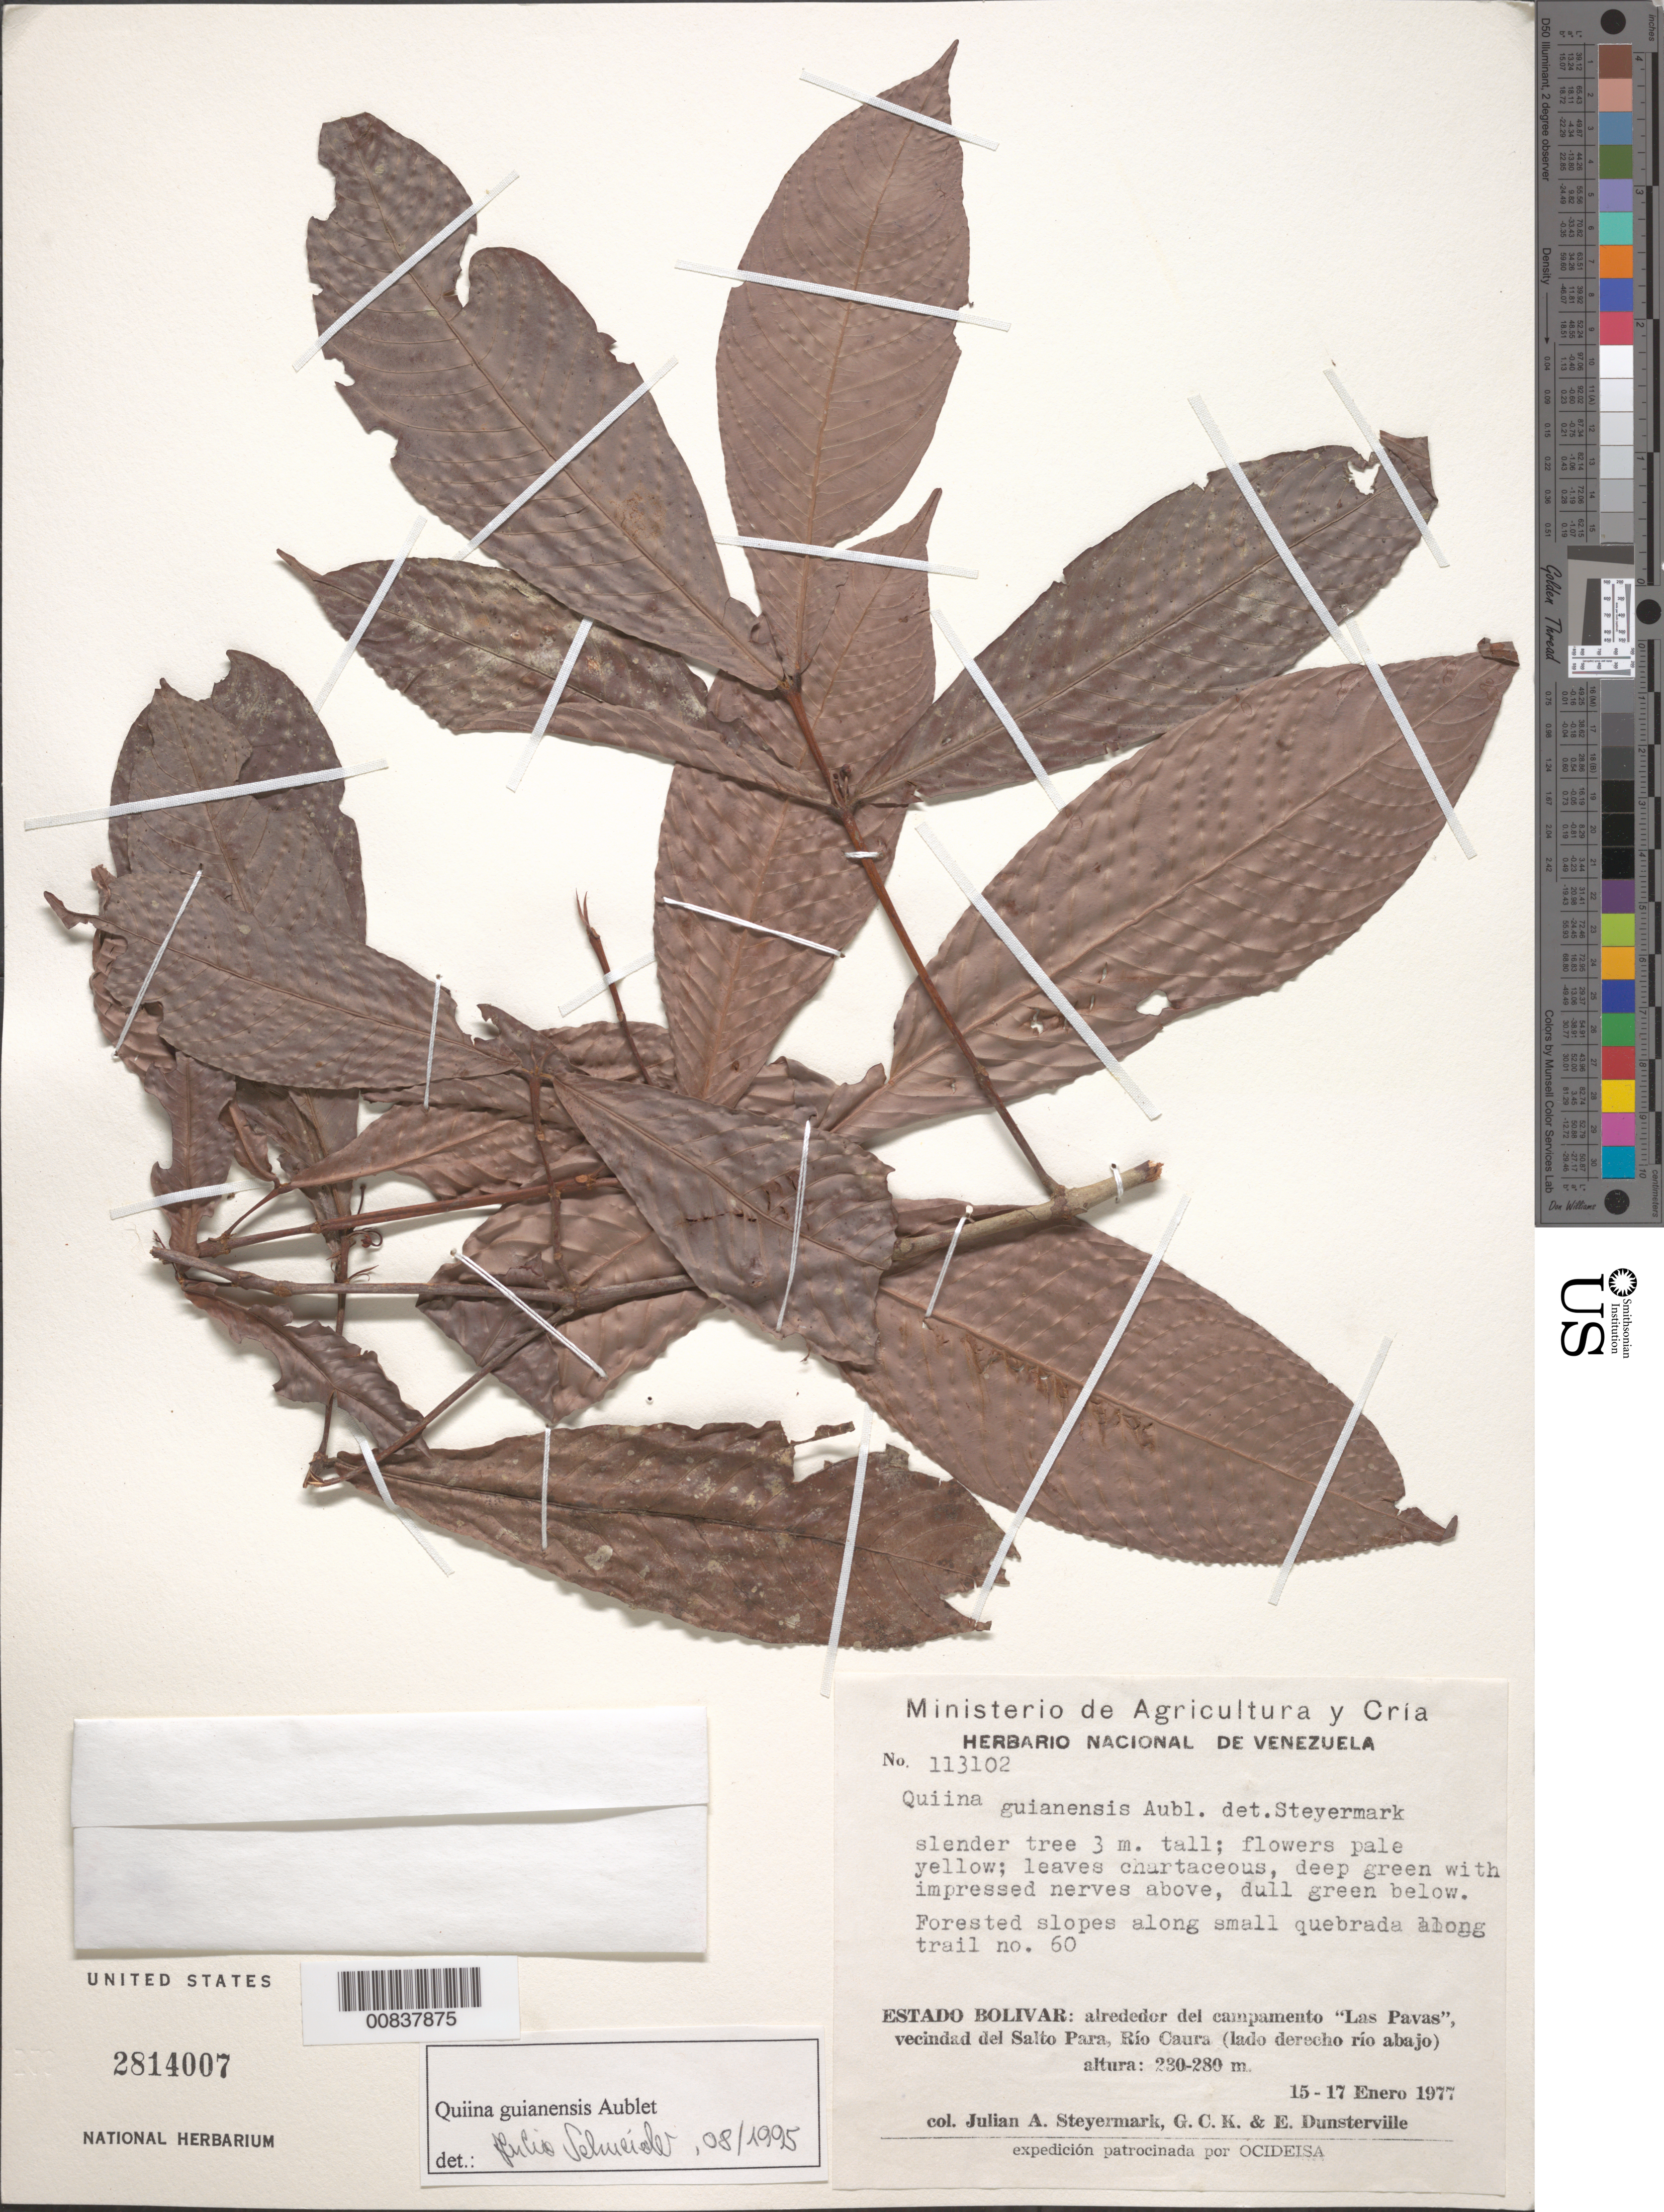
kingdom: Plantae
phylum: Tracheophyta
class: Magnoliopsida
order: Malpighiales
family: Quiinaceae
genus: Quiina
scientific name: Quiina guianensis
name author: Aubl.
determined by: Schneider, J.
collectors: J. Steyermark, G. C. K. Dunsterville & E. Dunsterville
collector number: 113102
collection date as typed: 15-Jan-77 to 17-Jan-77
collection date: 1977-01-15/1977-01-17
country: Venezuela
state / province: Bolívar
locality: Campamento "Las Pavas," in vicinity of Salto Para, Río Caura (right bank of river)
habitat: Forested slopes along small gorge, along trail no. 60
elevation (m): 230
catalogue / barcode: US 2814007